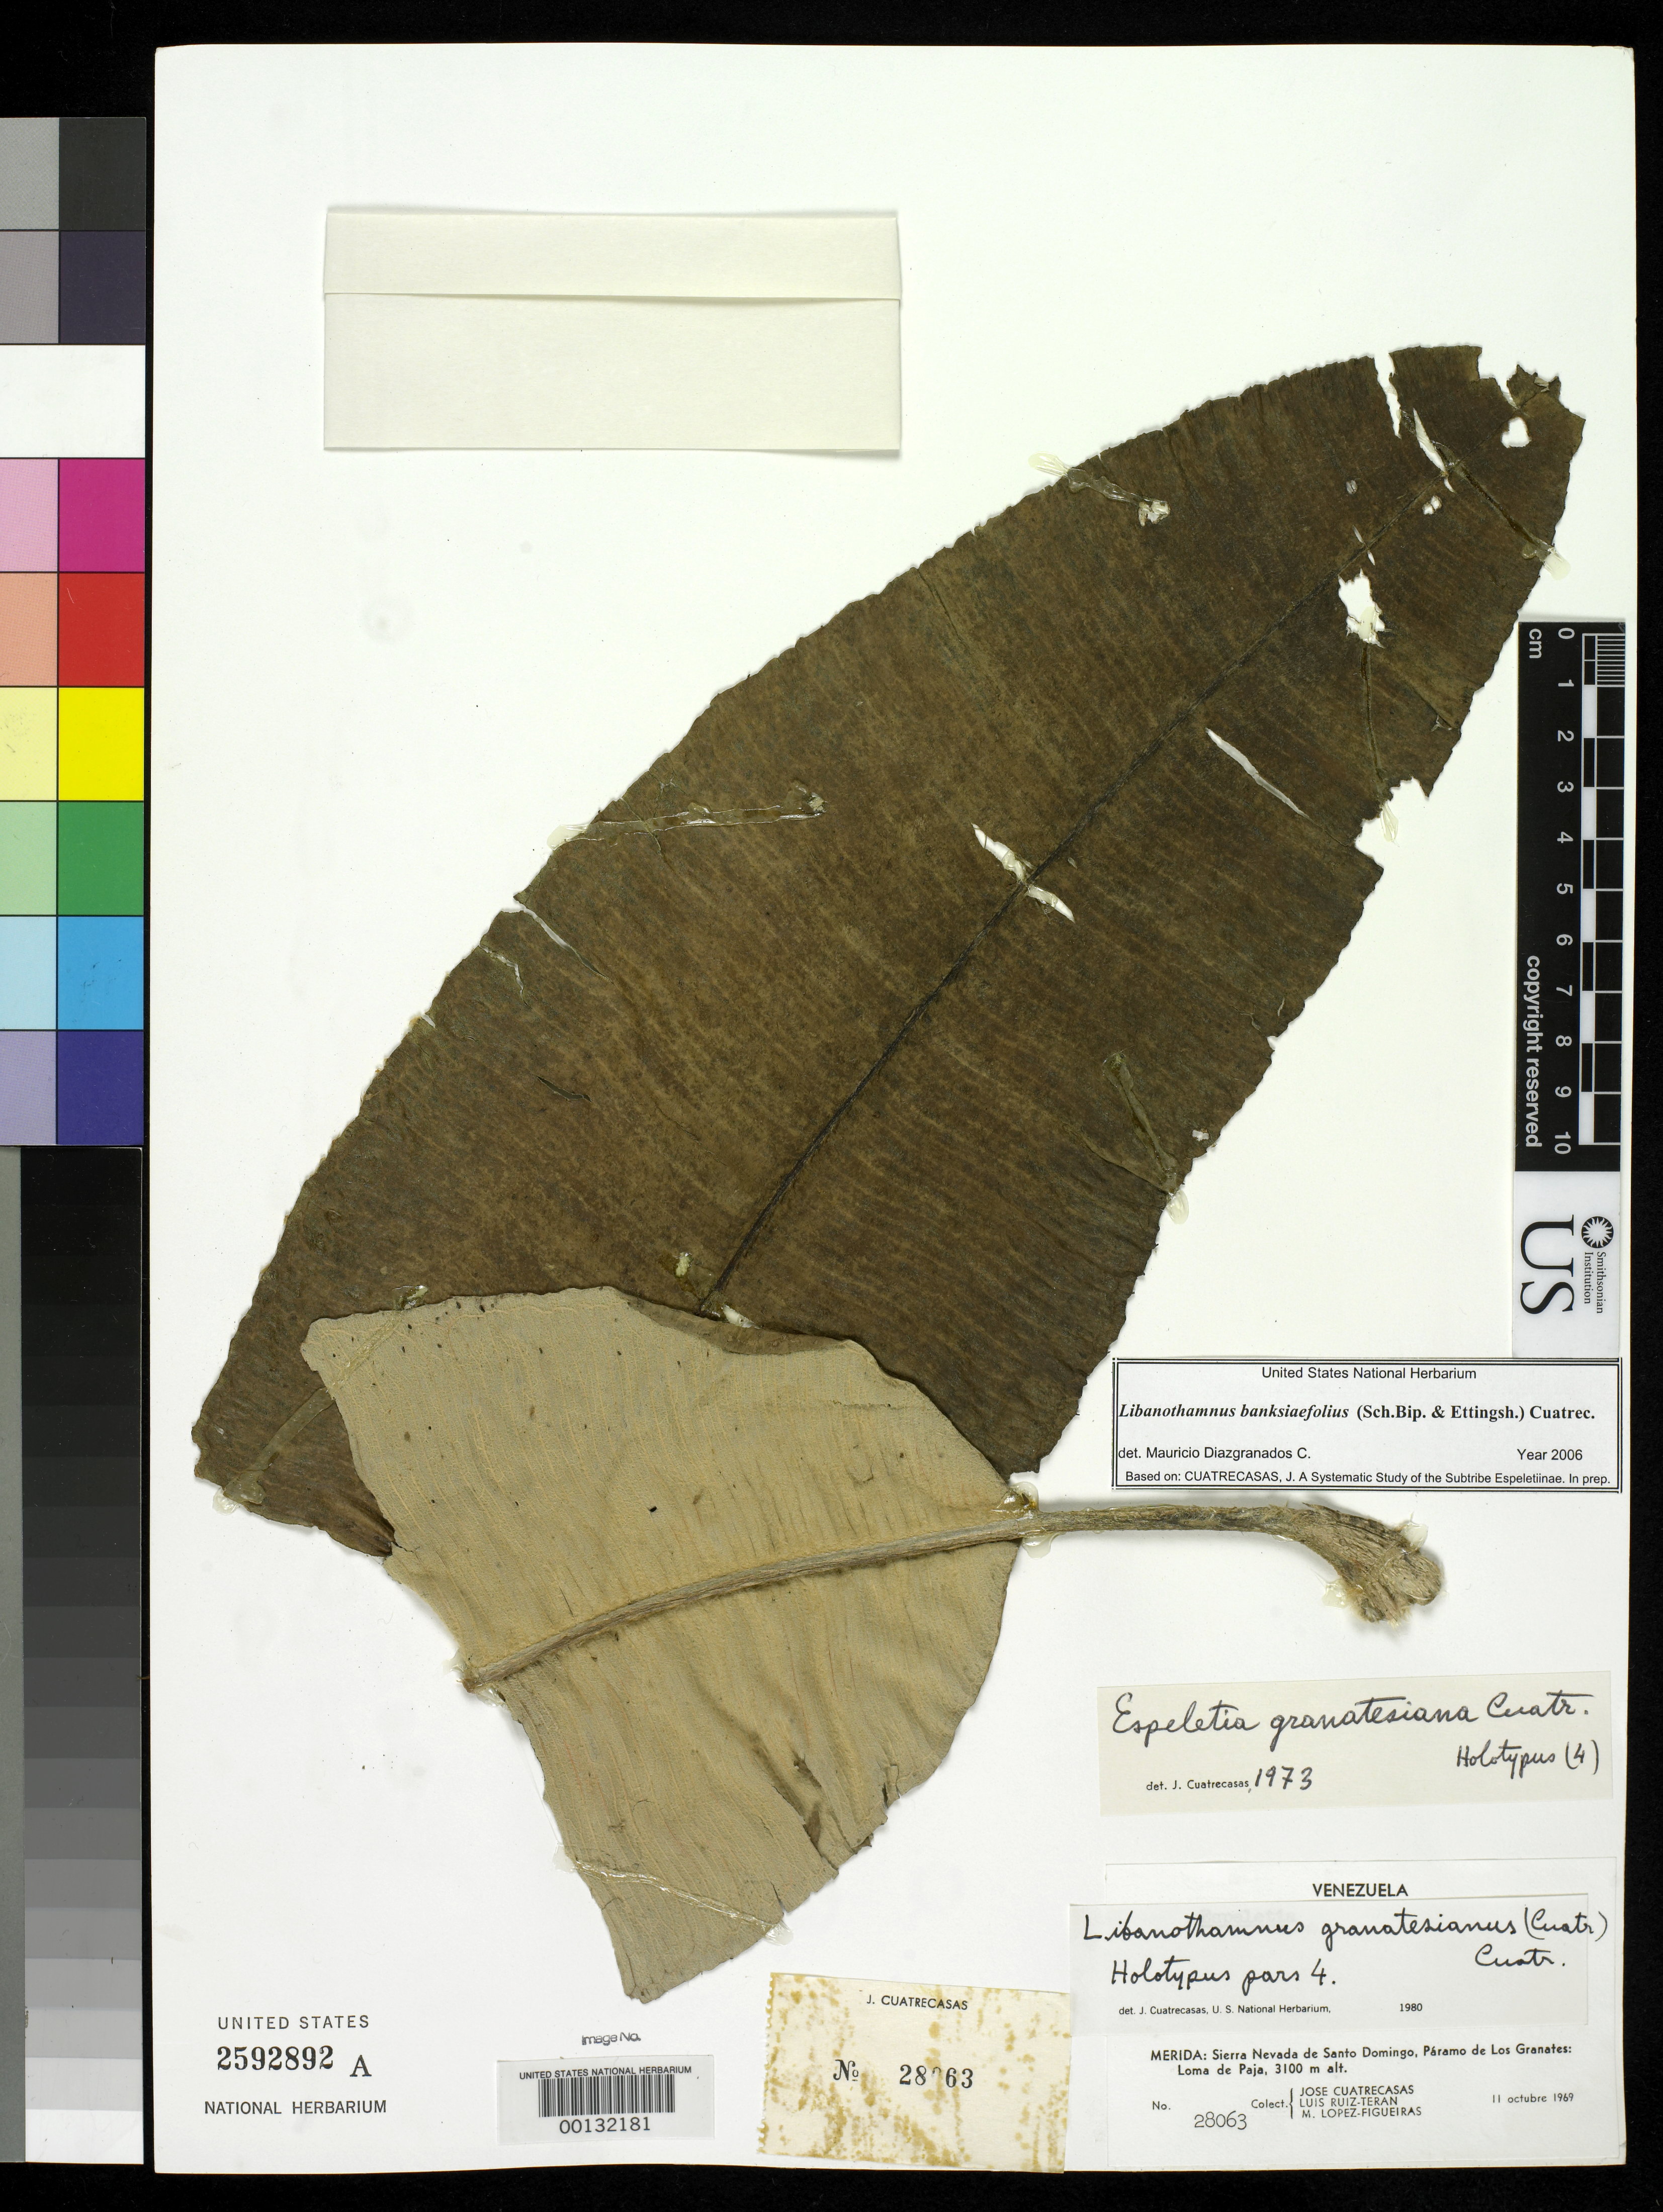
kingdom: Plantae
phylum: Tracheophyta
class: Magnoliopsida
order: Asterales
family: Asteraceae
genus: Espeletia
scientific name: Espeletia granatesiana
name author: Cuatrec.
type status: Holotype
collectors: J. Cuatrecasas, L. E. Ruíz-Terán & M. López Figueiras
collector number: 28063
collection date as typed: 11 Oct 1969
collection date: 1969-10-11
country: Venezuela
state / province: Mérida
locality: Sierra Nevada de Santo Domingo, Páramo de Los Granates, Loma de Paja.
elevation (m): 3100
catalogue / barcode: US 2592892A